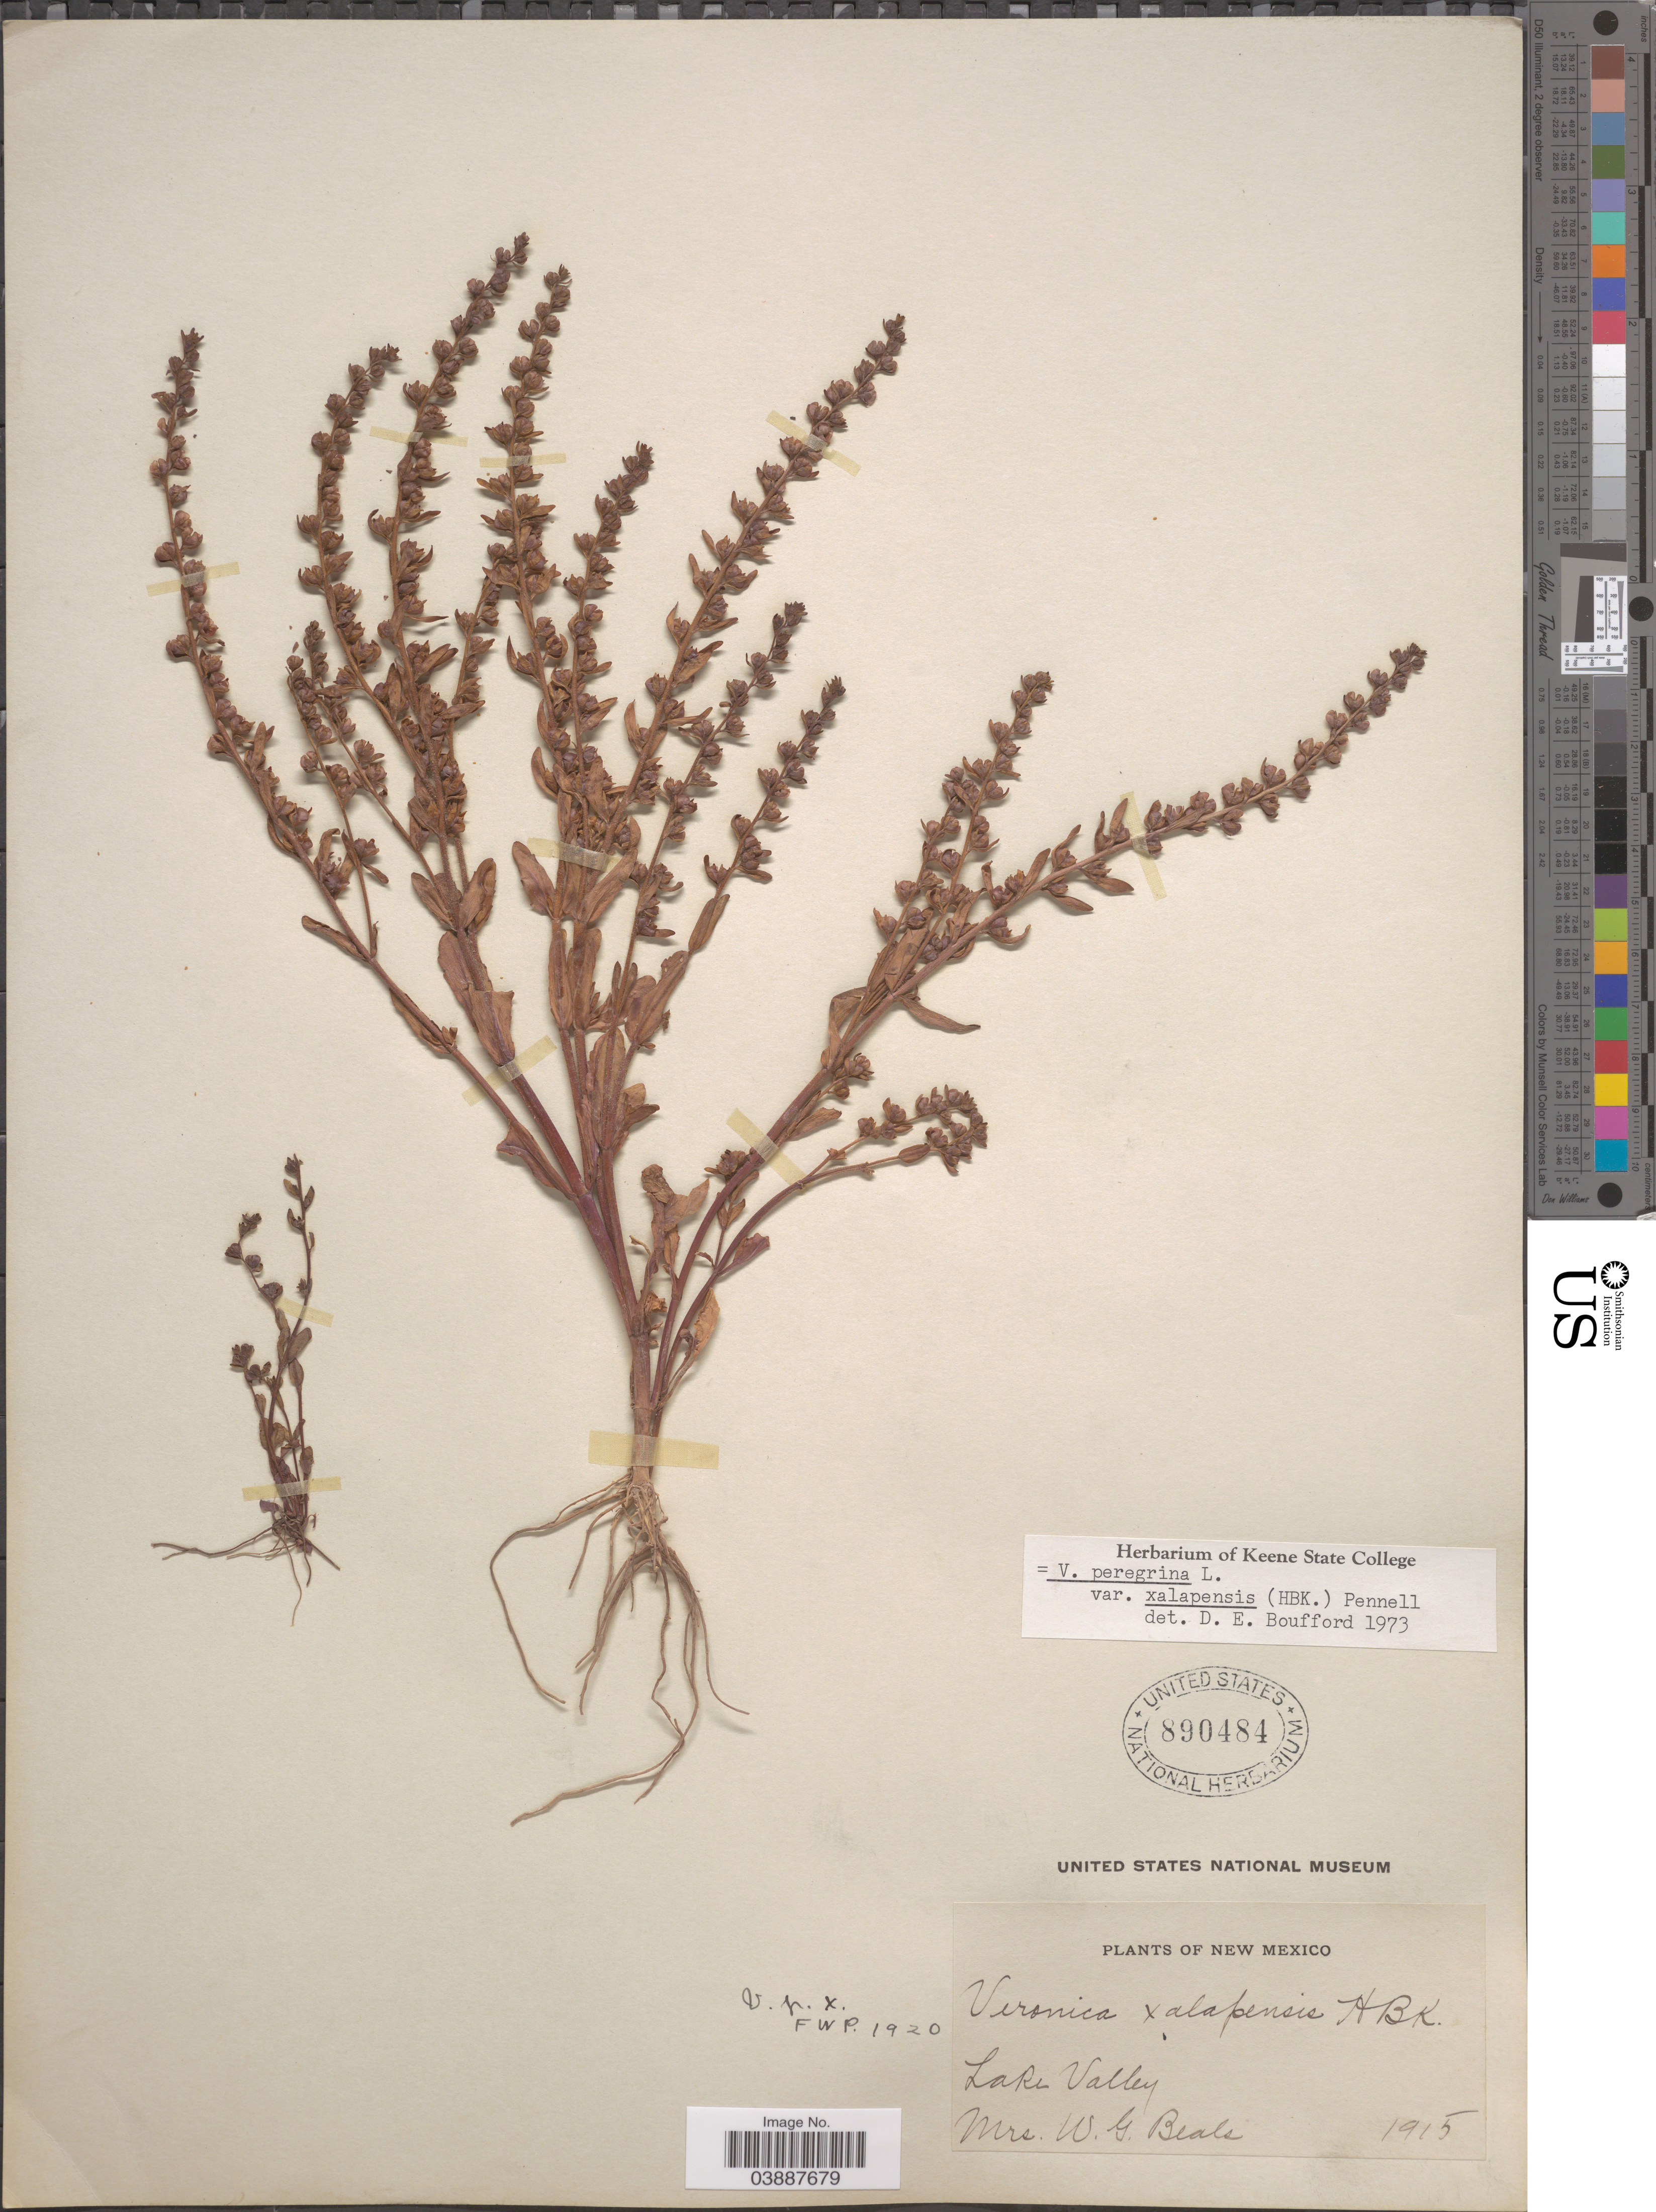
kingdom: Plantae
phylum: Tracheophyta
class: Magnoliopsida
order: Lamiales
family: Plantaginaceae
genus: Veronica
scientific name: Veronica peregrina var. xalapensis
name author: Kunth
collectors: Mrs. W. G. Beals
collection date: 1915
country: United States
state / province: New Mexico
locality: Lake Valley.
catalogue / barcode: US 890484